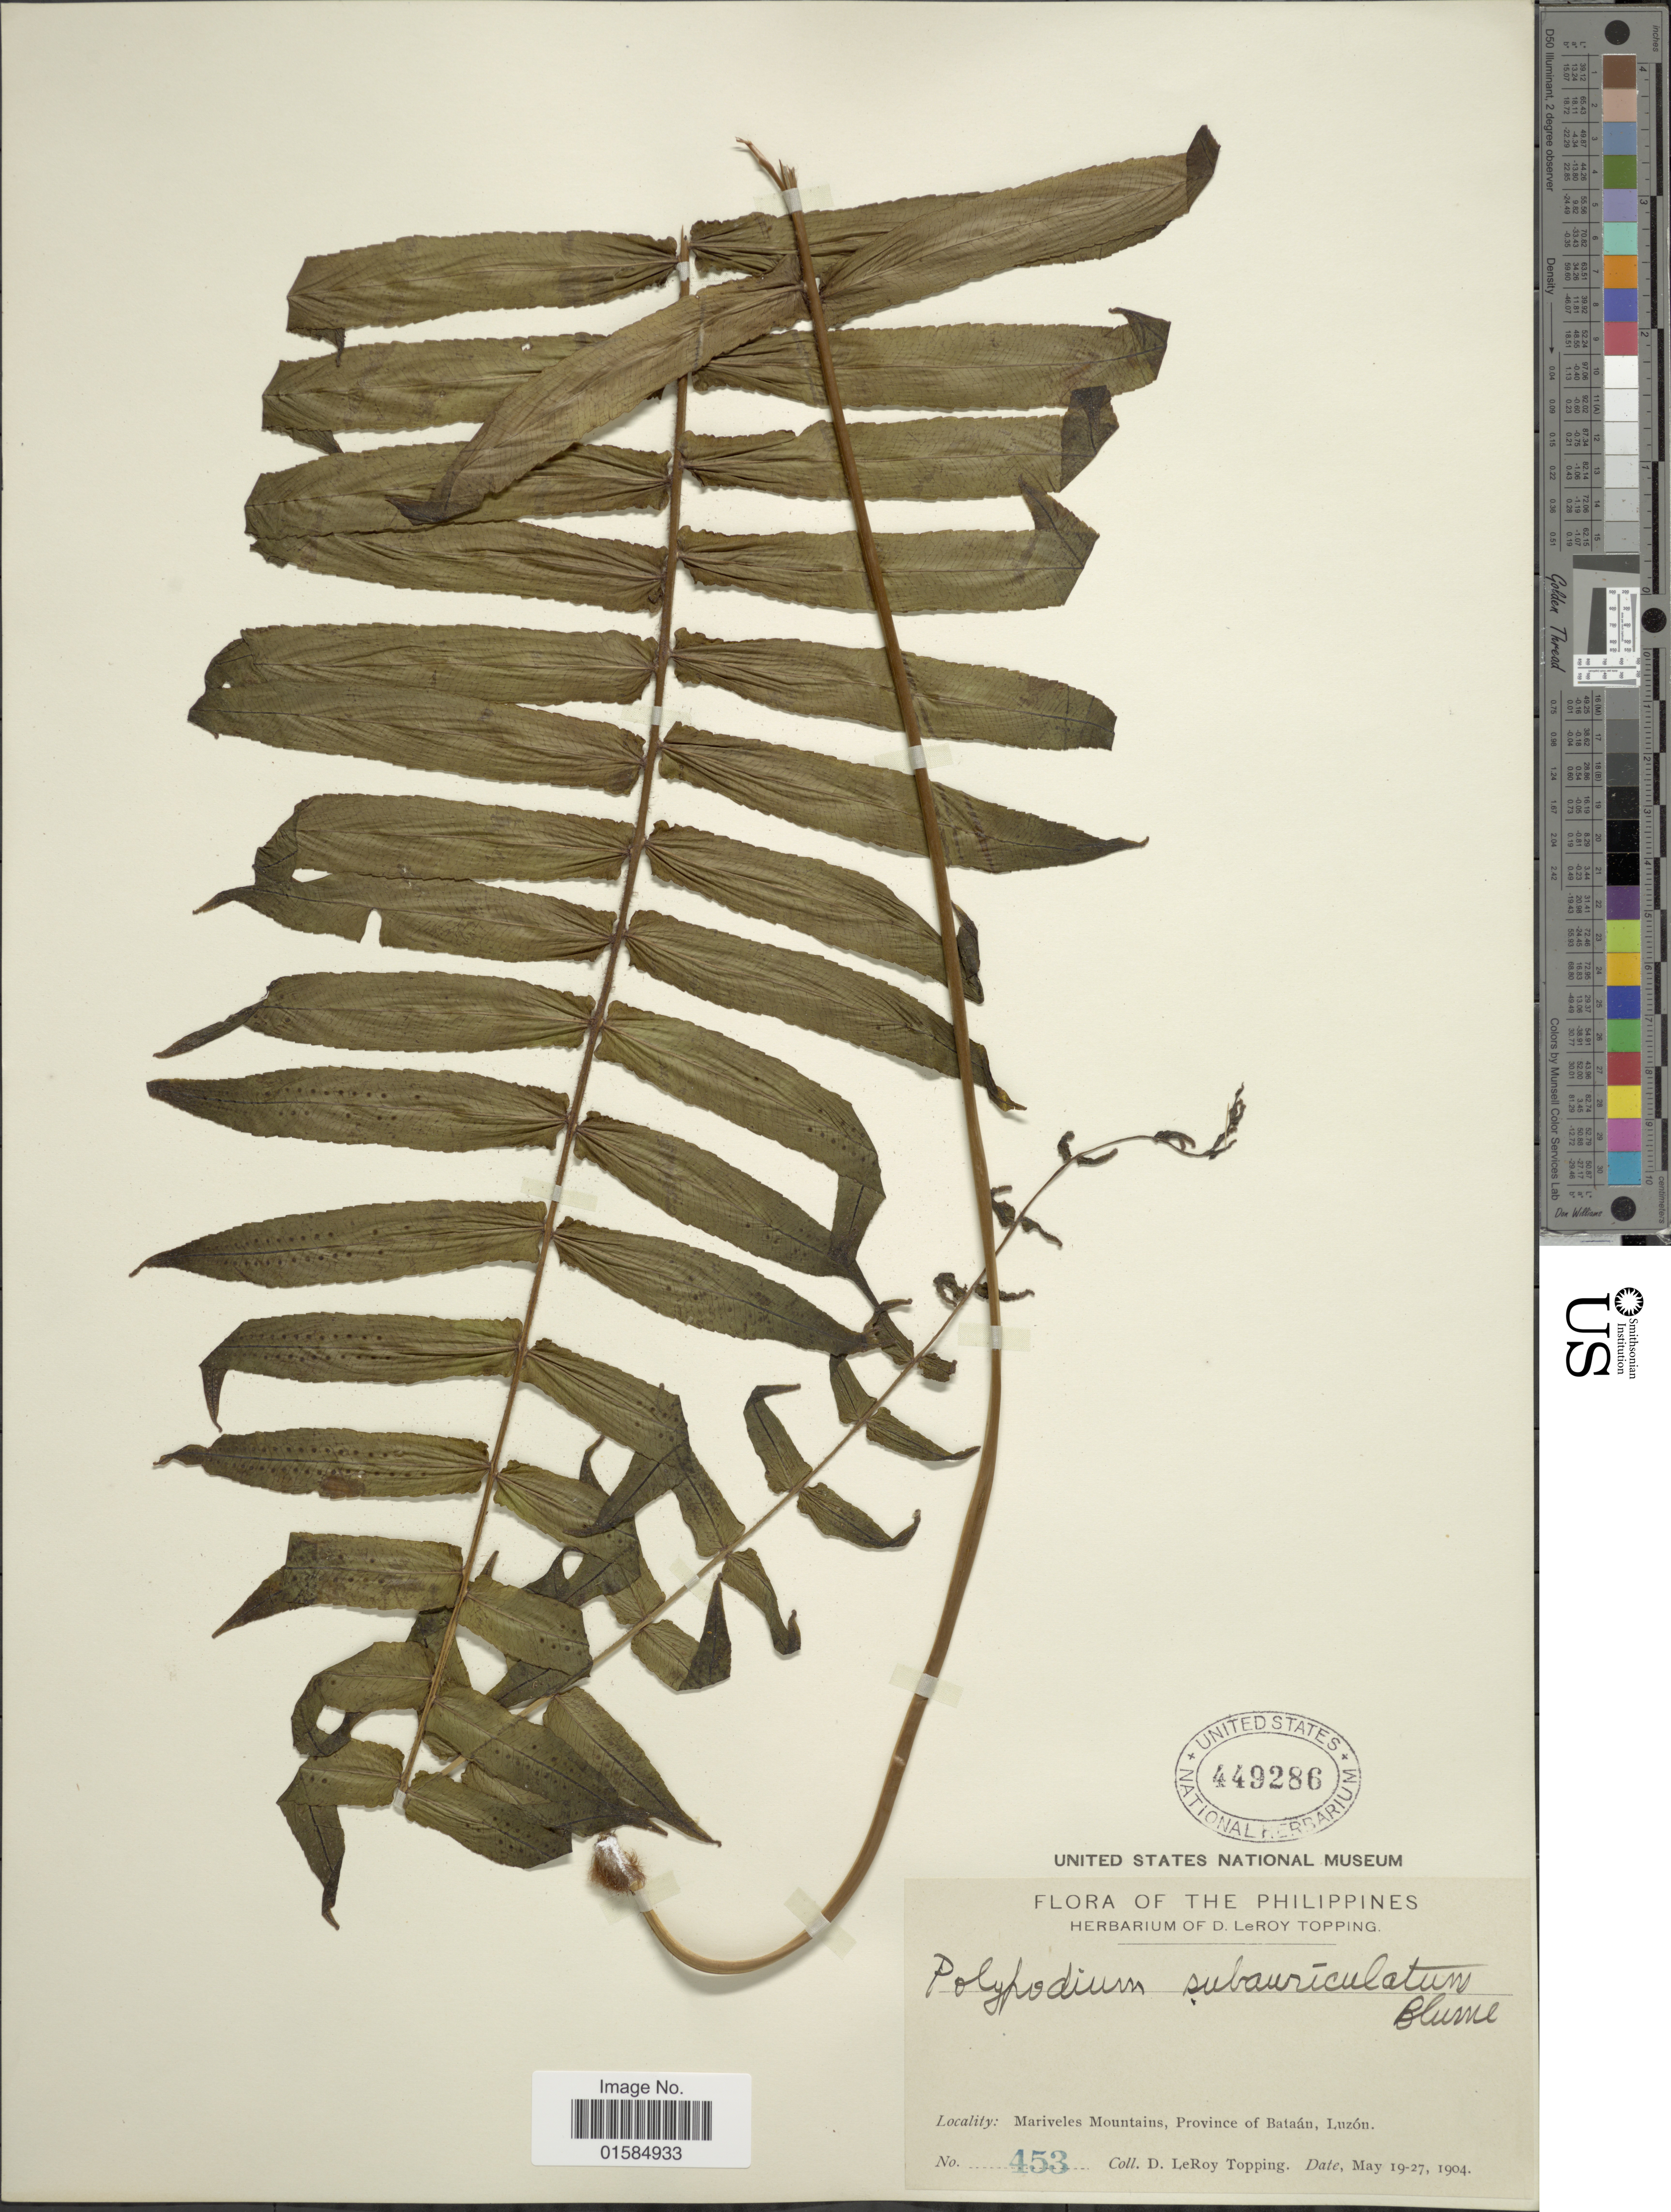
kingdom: Plantae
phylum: Tracheophyta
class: Polypodiopsida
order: Polypodiales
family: Polypodiaceae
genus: Goniophlebium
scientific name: Goniophlebium subauriculatum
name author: (Blume) C. Presl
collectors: D. L. Topping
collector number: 453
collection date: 1904-05-19/1904-05-27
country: Philippines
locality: Mariveles Mountains, province of Bataan, Luzon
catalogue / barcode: US 449286